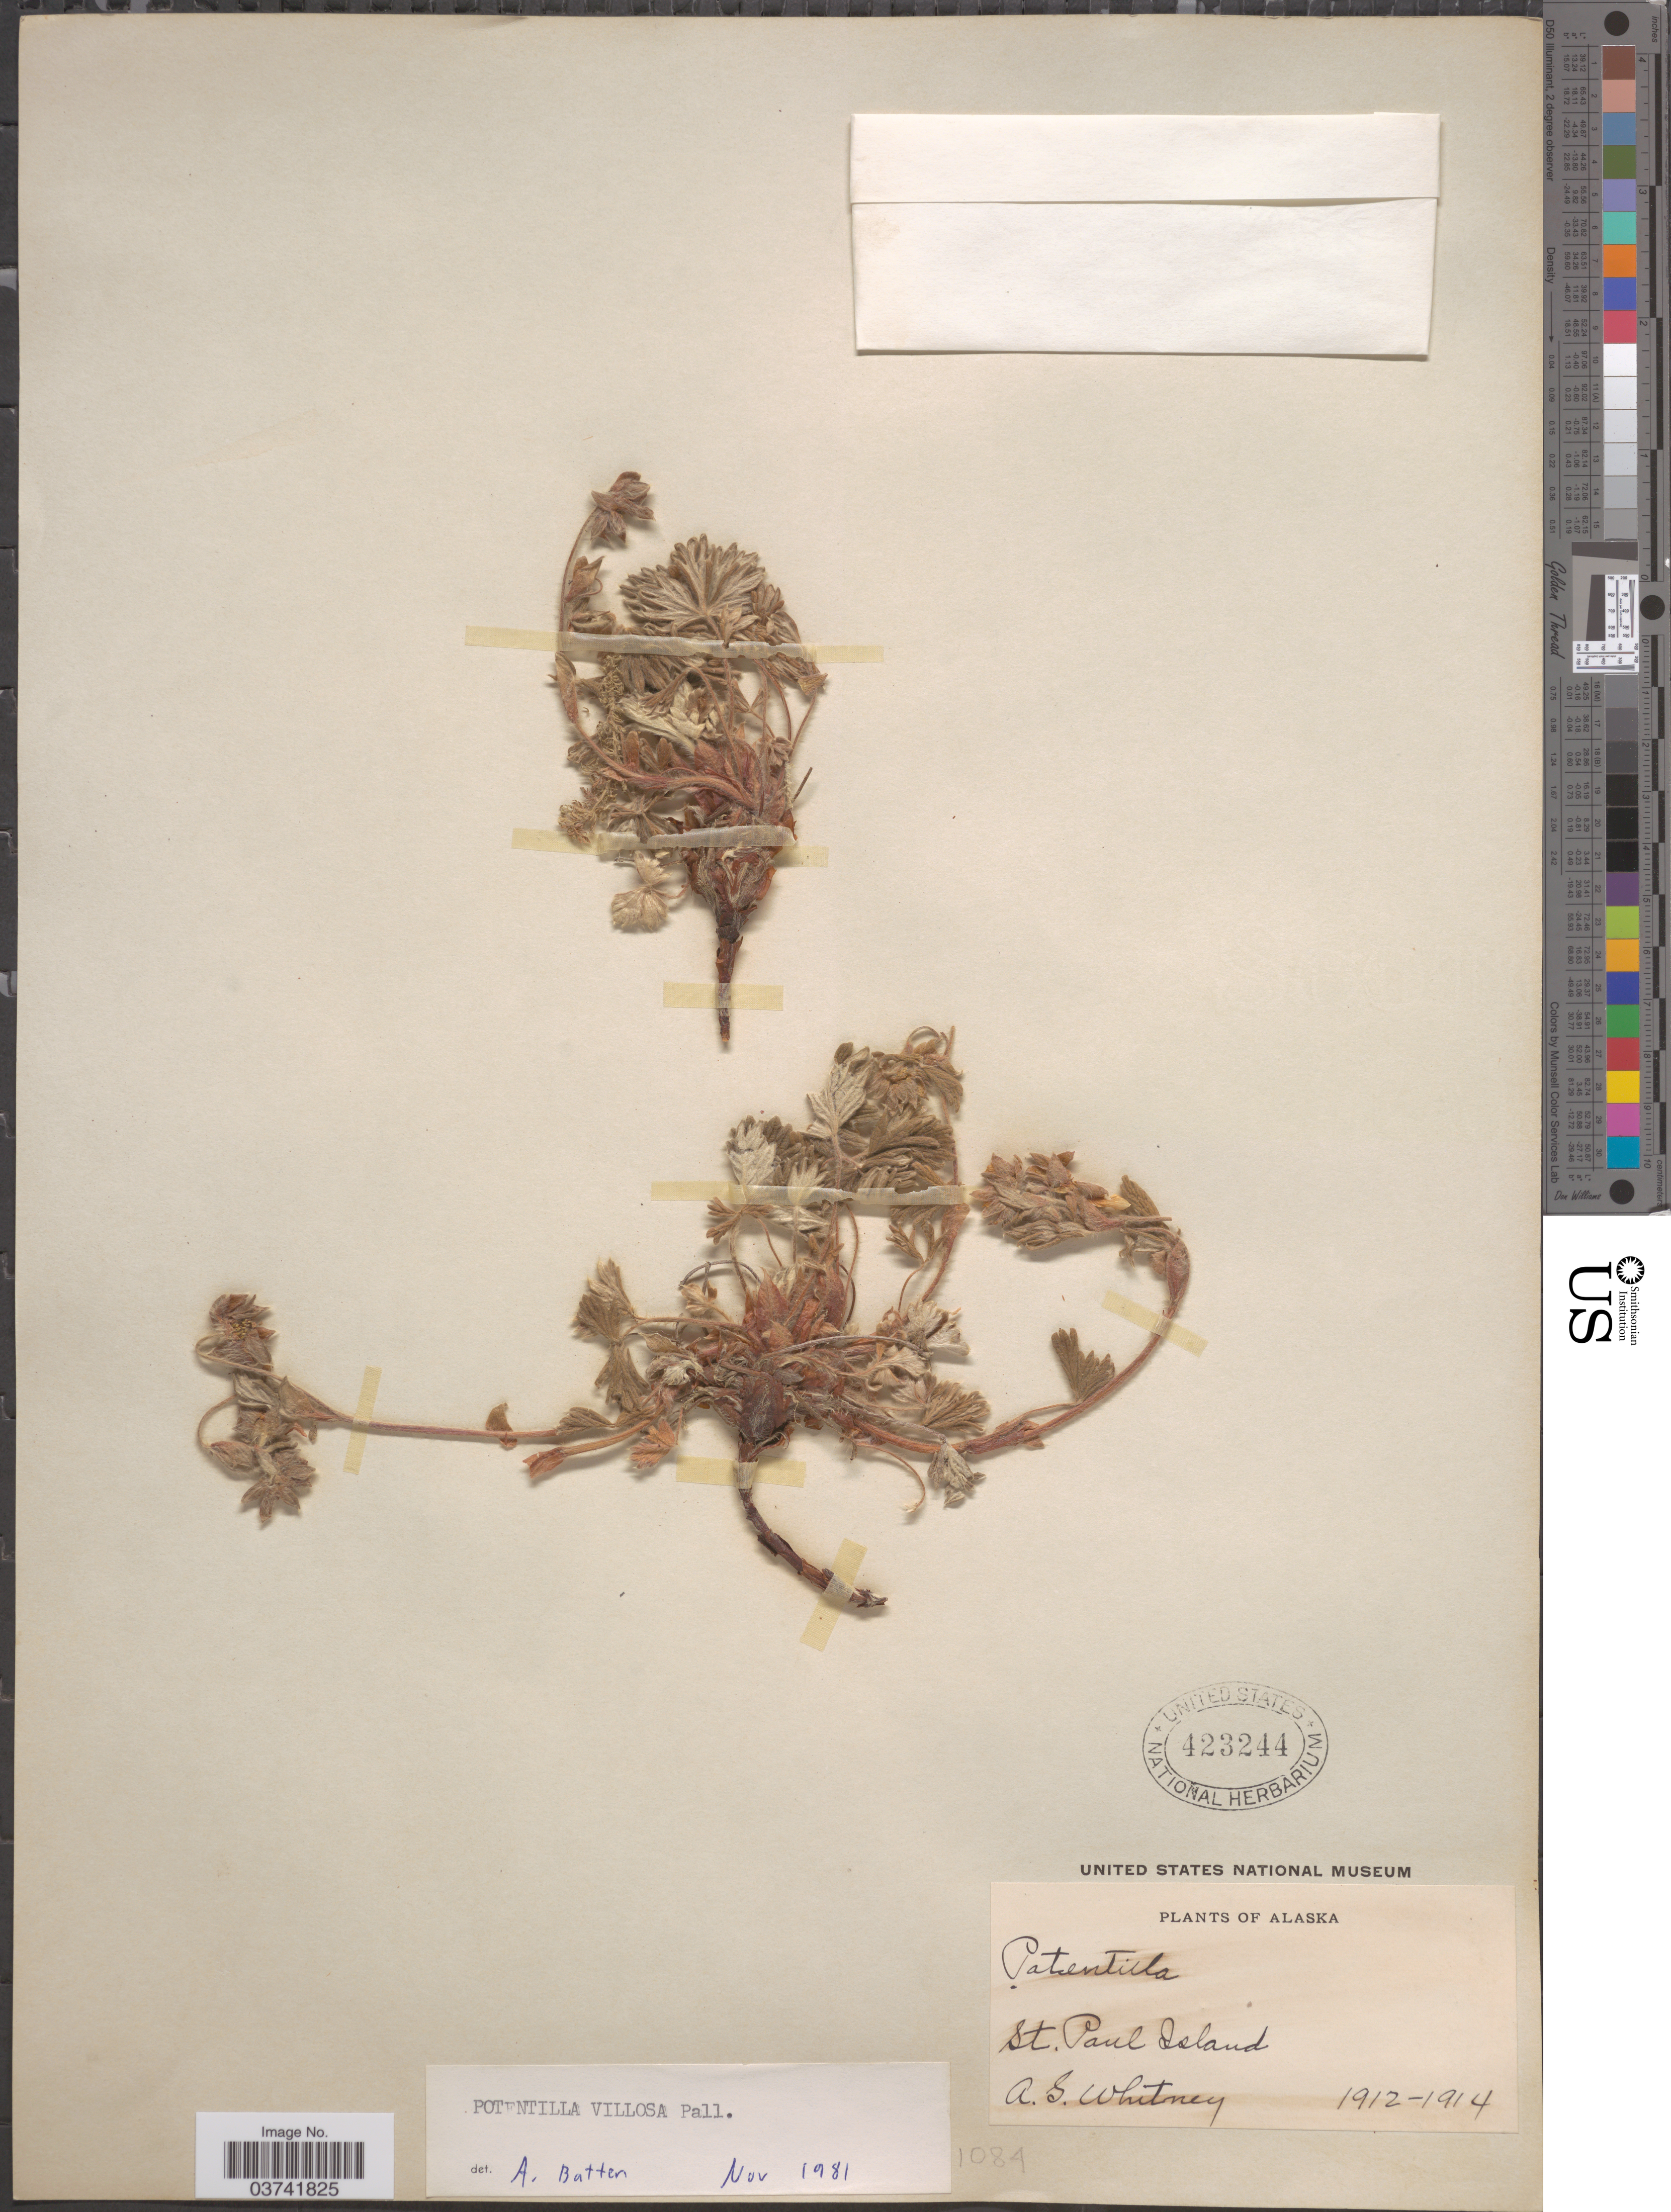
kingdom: Plantae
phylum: Tracheophyta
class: Magnoliopsida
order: Rosales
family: Rosaceae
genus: Potentilla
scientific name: Potentilla villosa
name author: Pall. ex Pursh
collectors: A. Whitney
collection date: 1912/1914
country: United States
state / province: Alaska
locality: St. Paul Island.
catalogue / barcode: US 423244